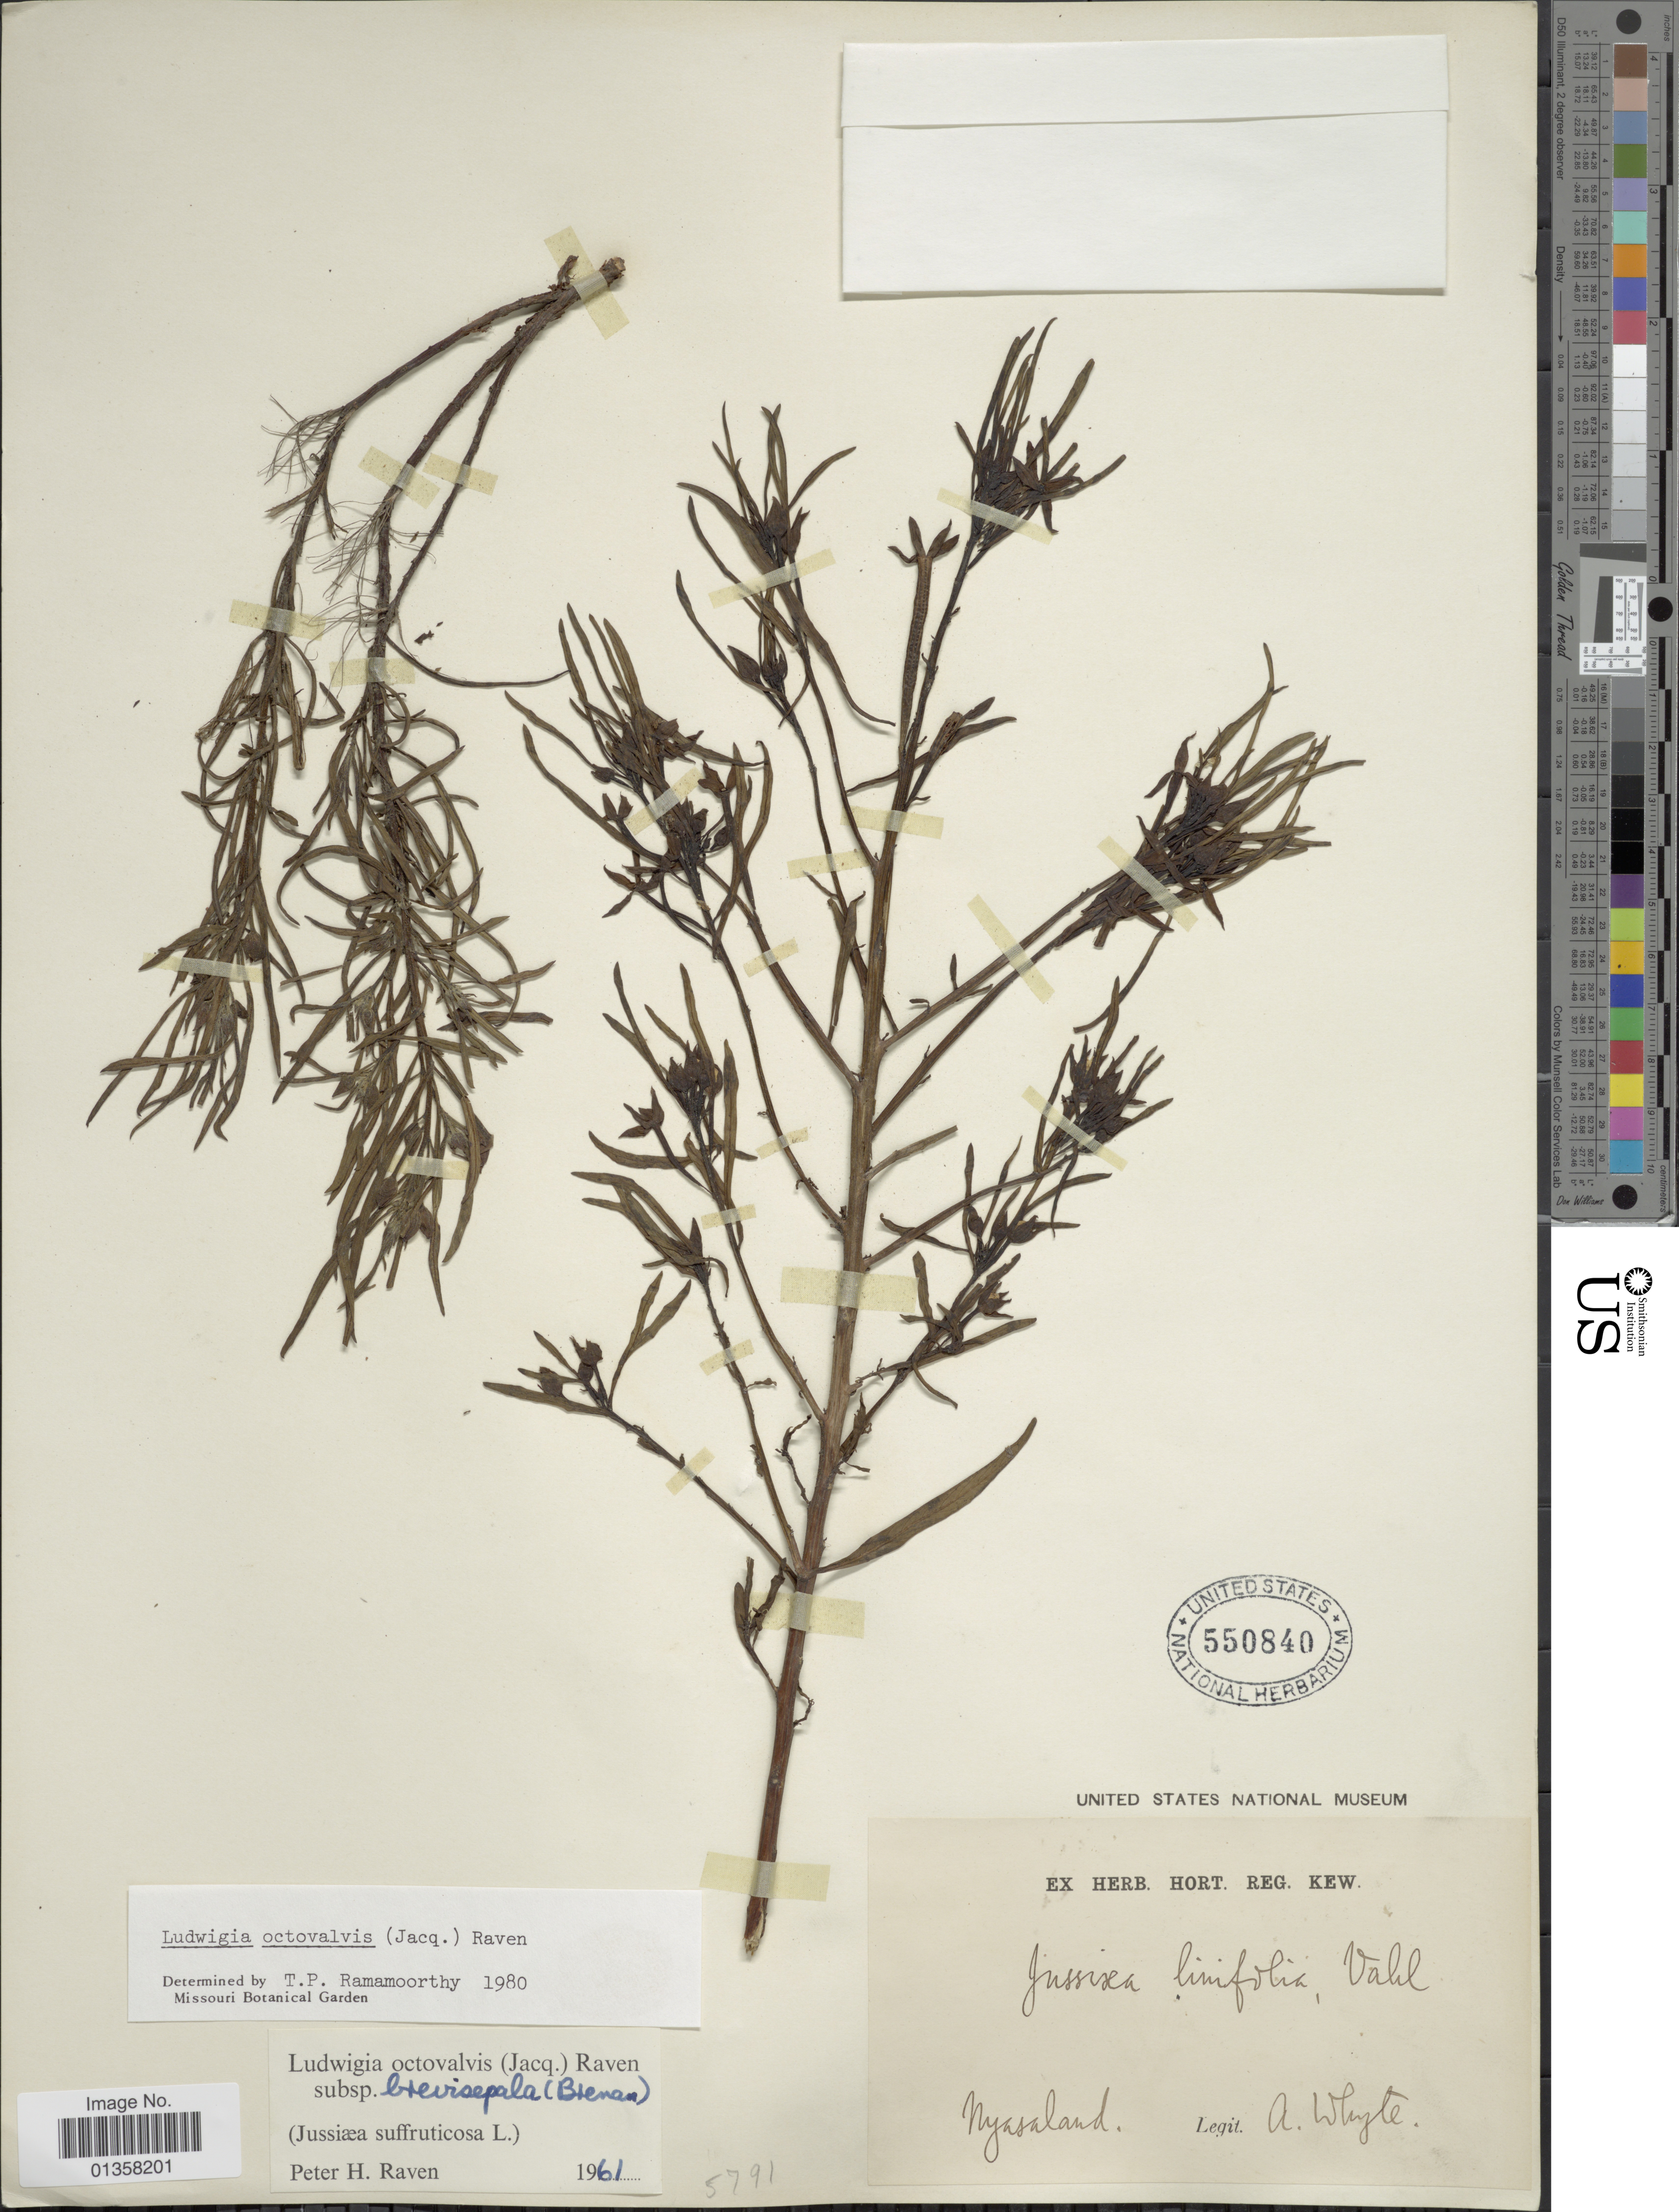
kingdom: Plantae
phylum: Tracheophyta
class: Magnoliopsida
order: Myrtales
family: Onagraceae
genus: Ludwigia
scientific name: Ludwigia octovalvis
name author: (Jacq.) P.H. Raven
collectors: A. Whyte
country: Congo, Democratic Republic of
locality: Nyasaland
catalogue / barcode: US 550840